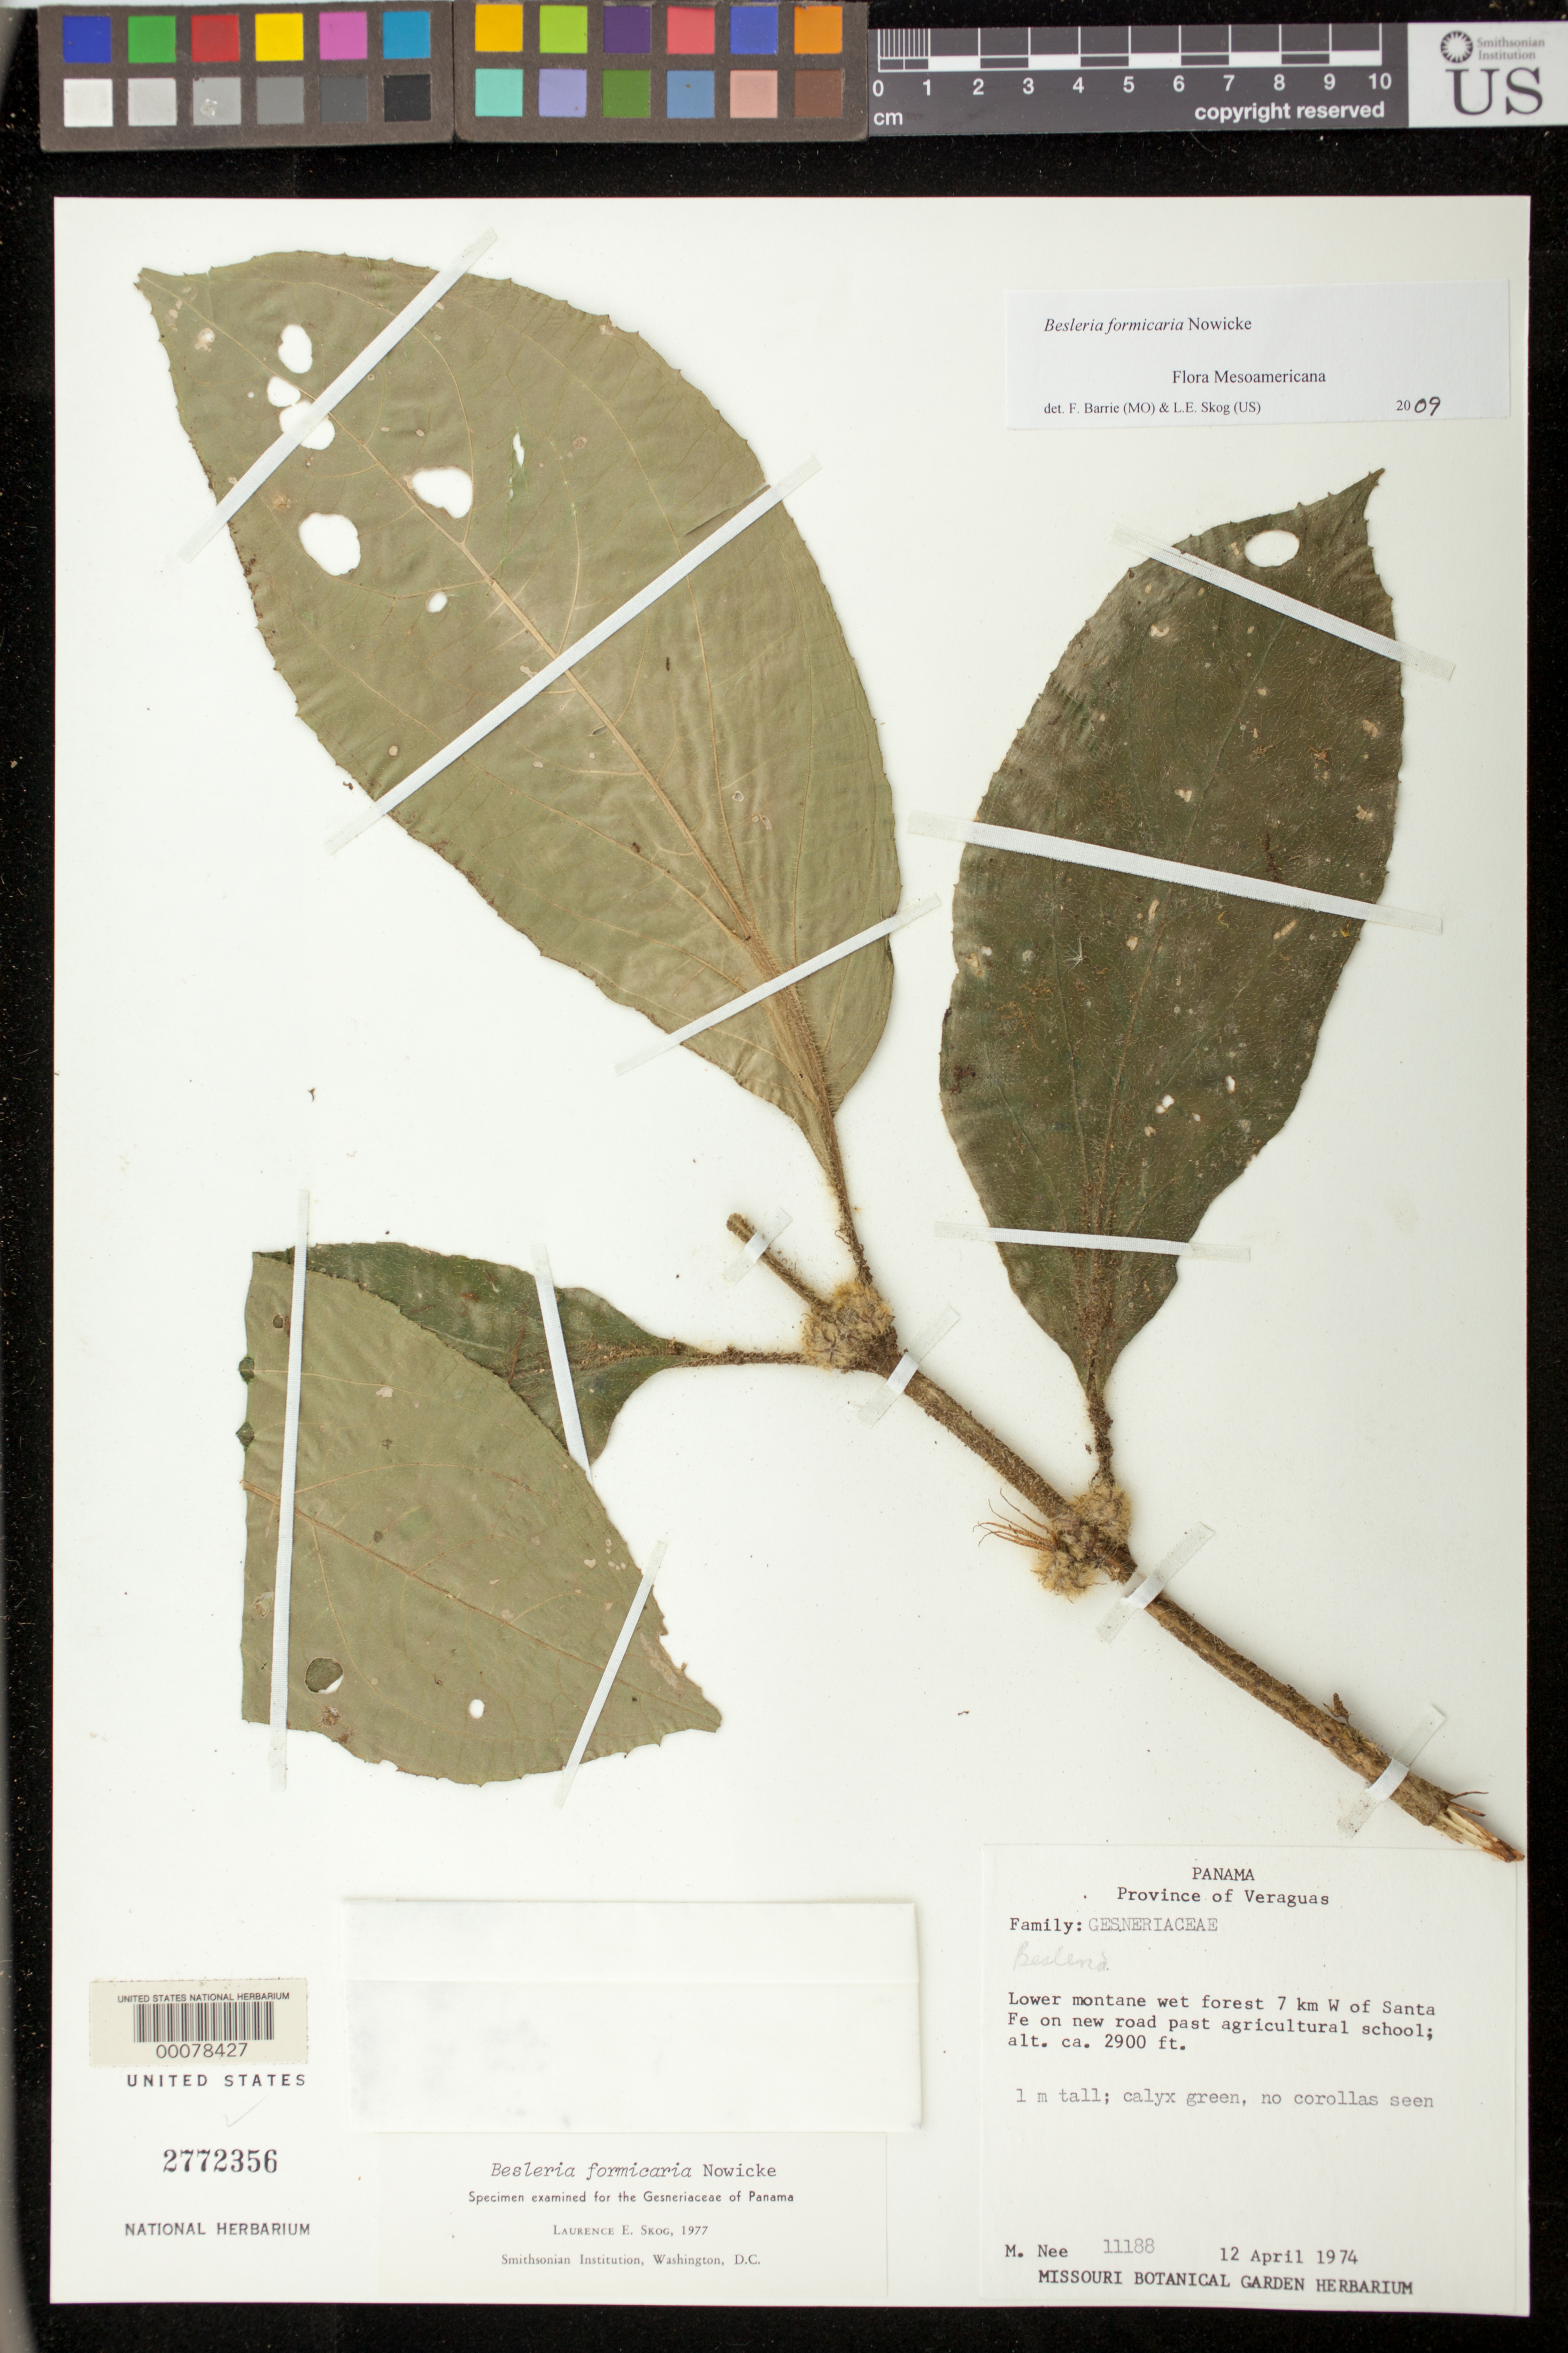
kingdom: Plantae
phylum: Tracheophyta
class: Magnoliopsida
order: Lamiales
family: Gesneriaceae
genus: Besleria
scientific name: Besleria formicaria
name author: Nowicke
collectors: M. Nee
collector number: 11188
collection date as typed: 12 Apr 1974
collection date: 1974-04-12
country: Panama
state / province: Veraguas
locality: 7 km W of Santa Fe on new road past agricultural school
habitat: Lower montane wet forest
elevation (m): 884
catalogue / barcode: US 2772356